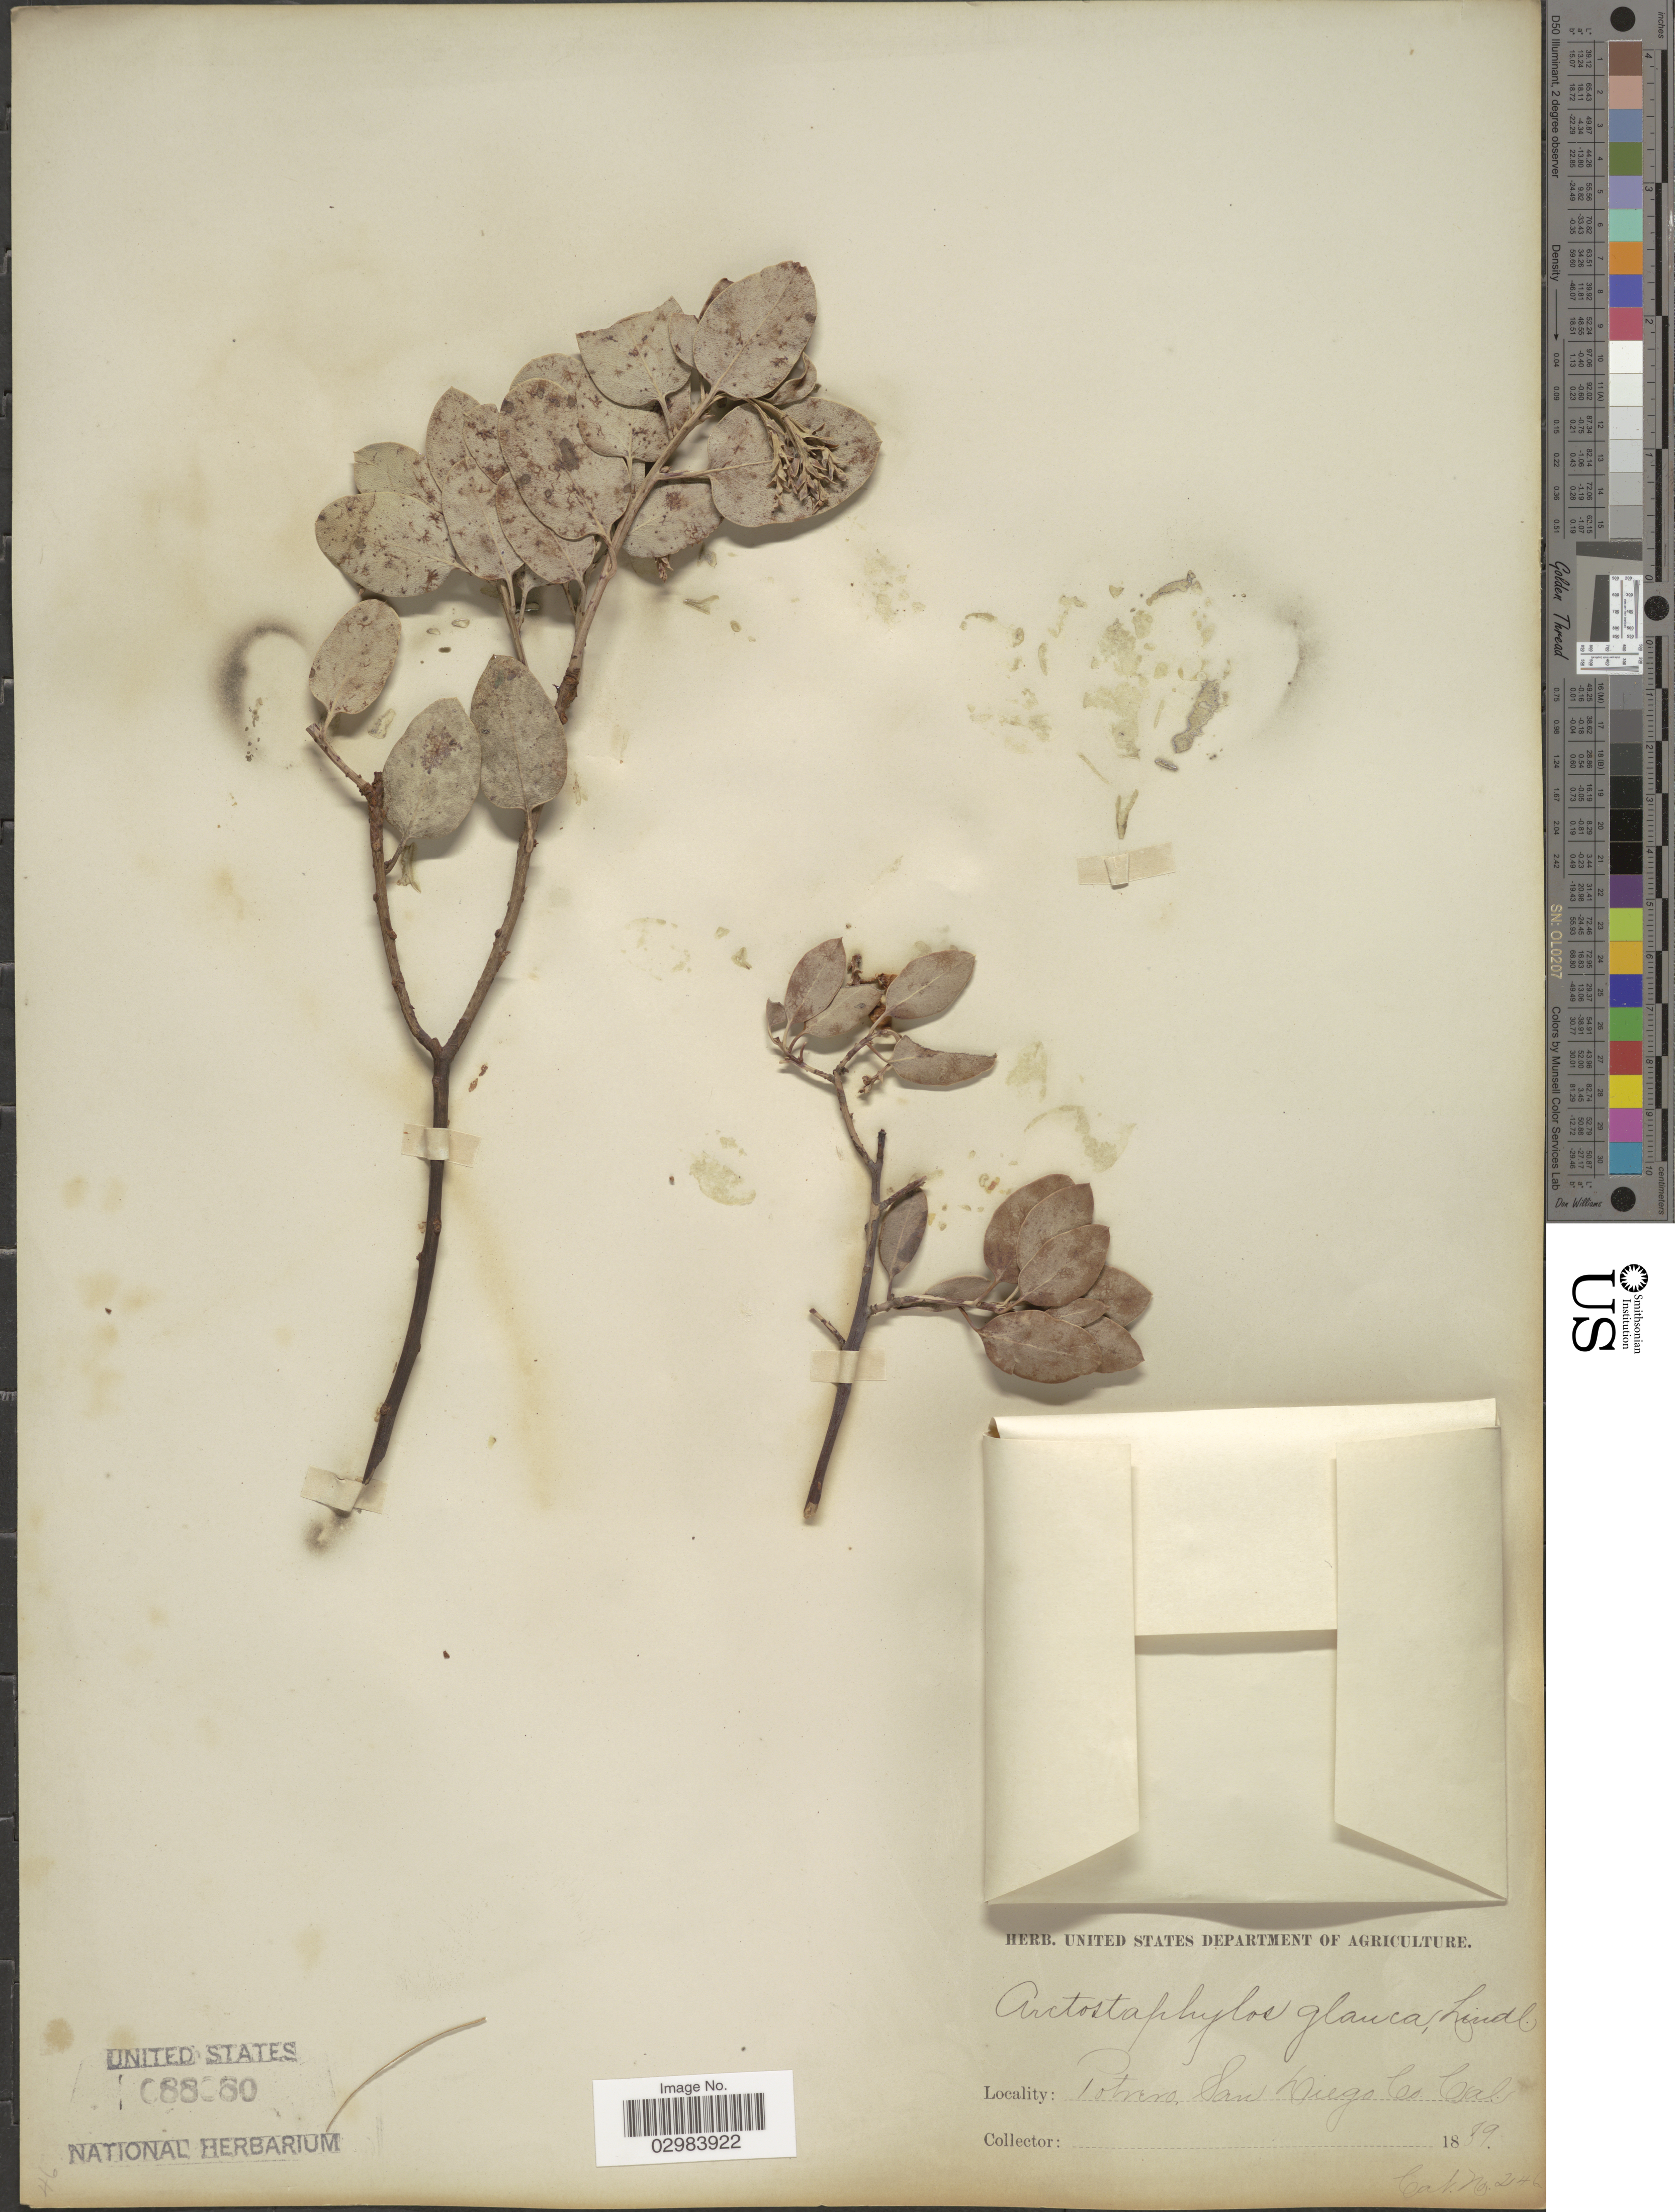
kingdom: Plantae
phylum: Tracheophyta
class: Magnoliopsida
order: Ericales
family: Ericaceae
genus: Arctostaphylos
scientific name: Arctostaphylos glauca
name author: Lindl.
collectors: Facchini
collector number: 246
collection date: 1889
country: United States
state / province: California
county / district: San Diego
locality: Potrero San Diego Co.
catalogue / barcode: US 88380